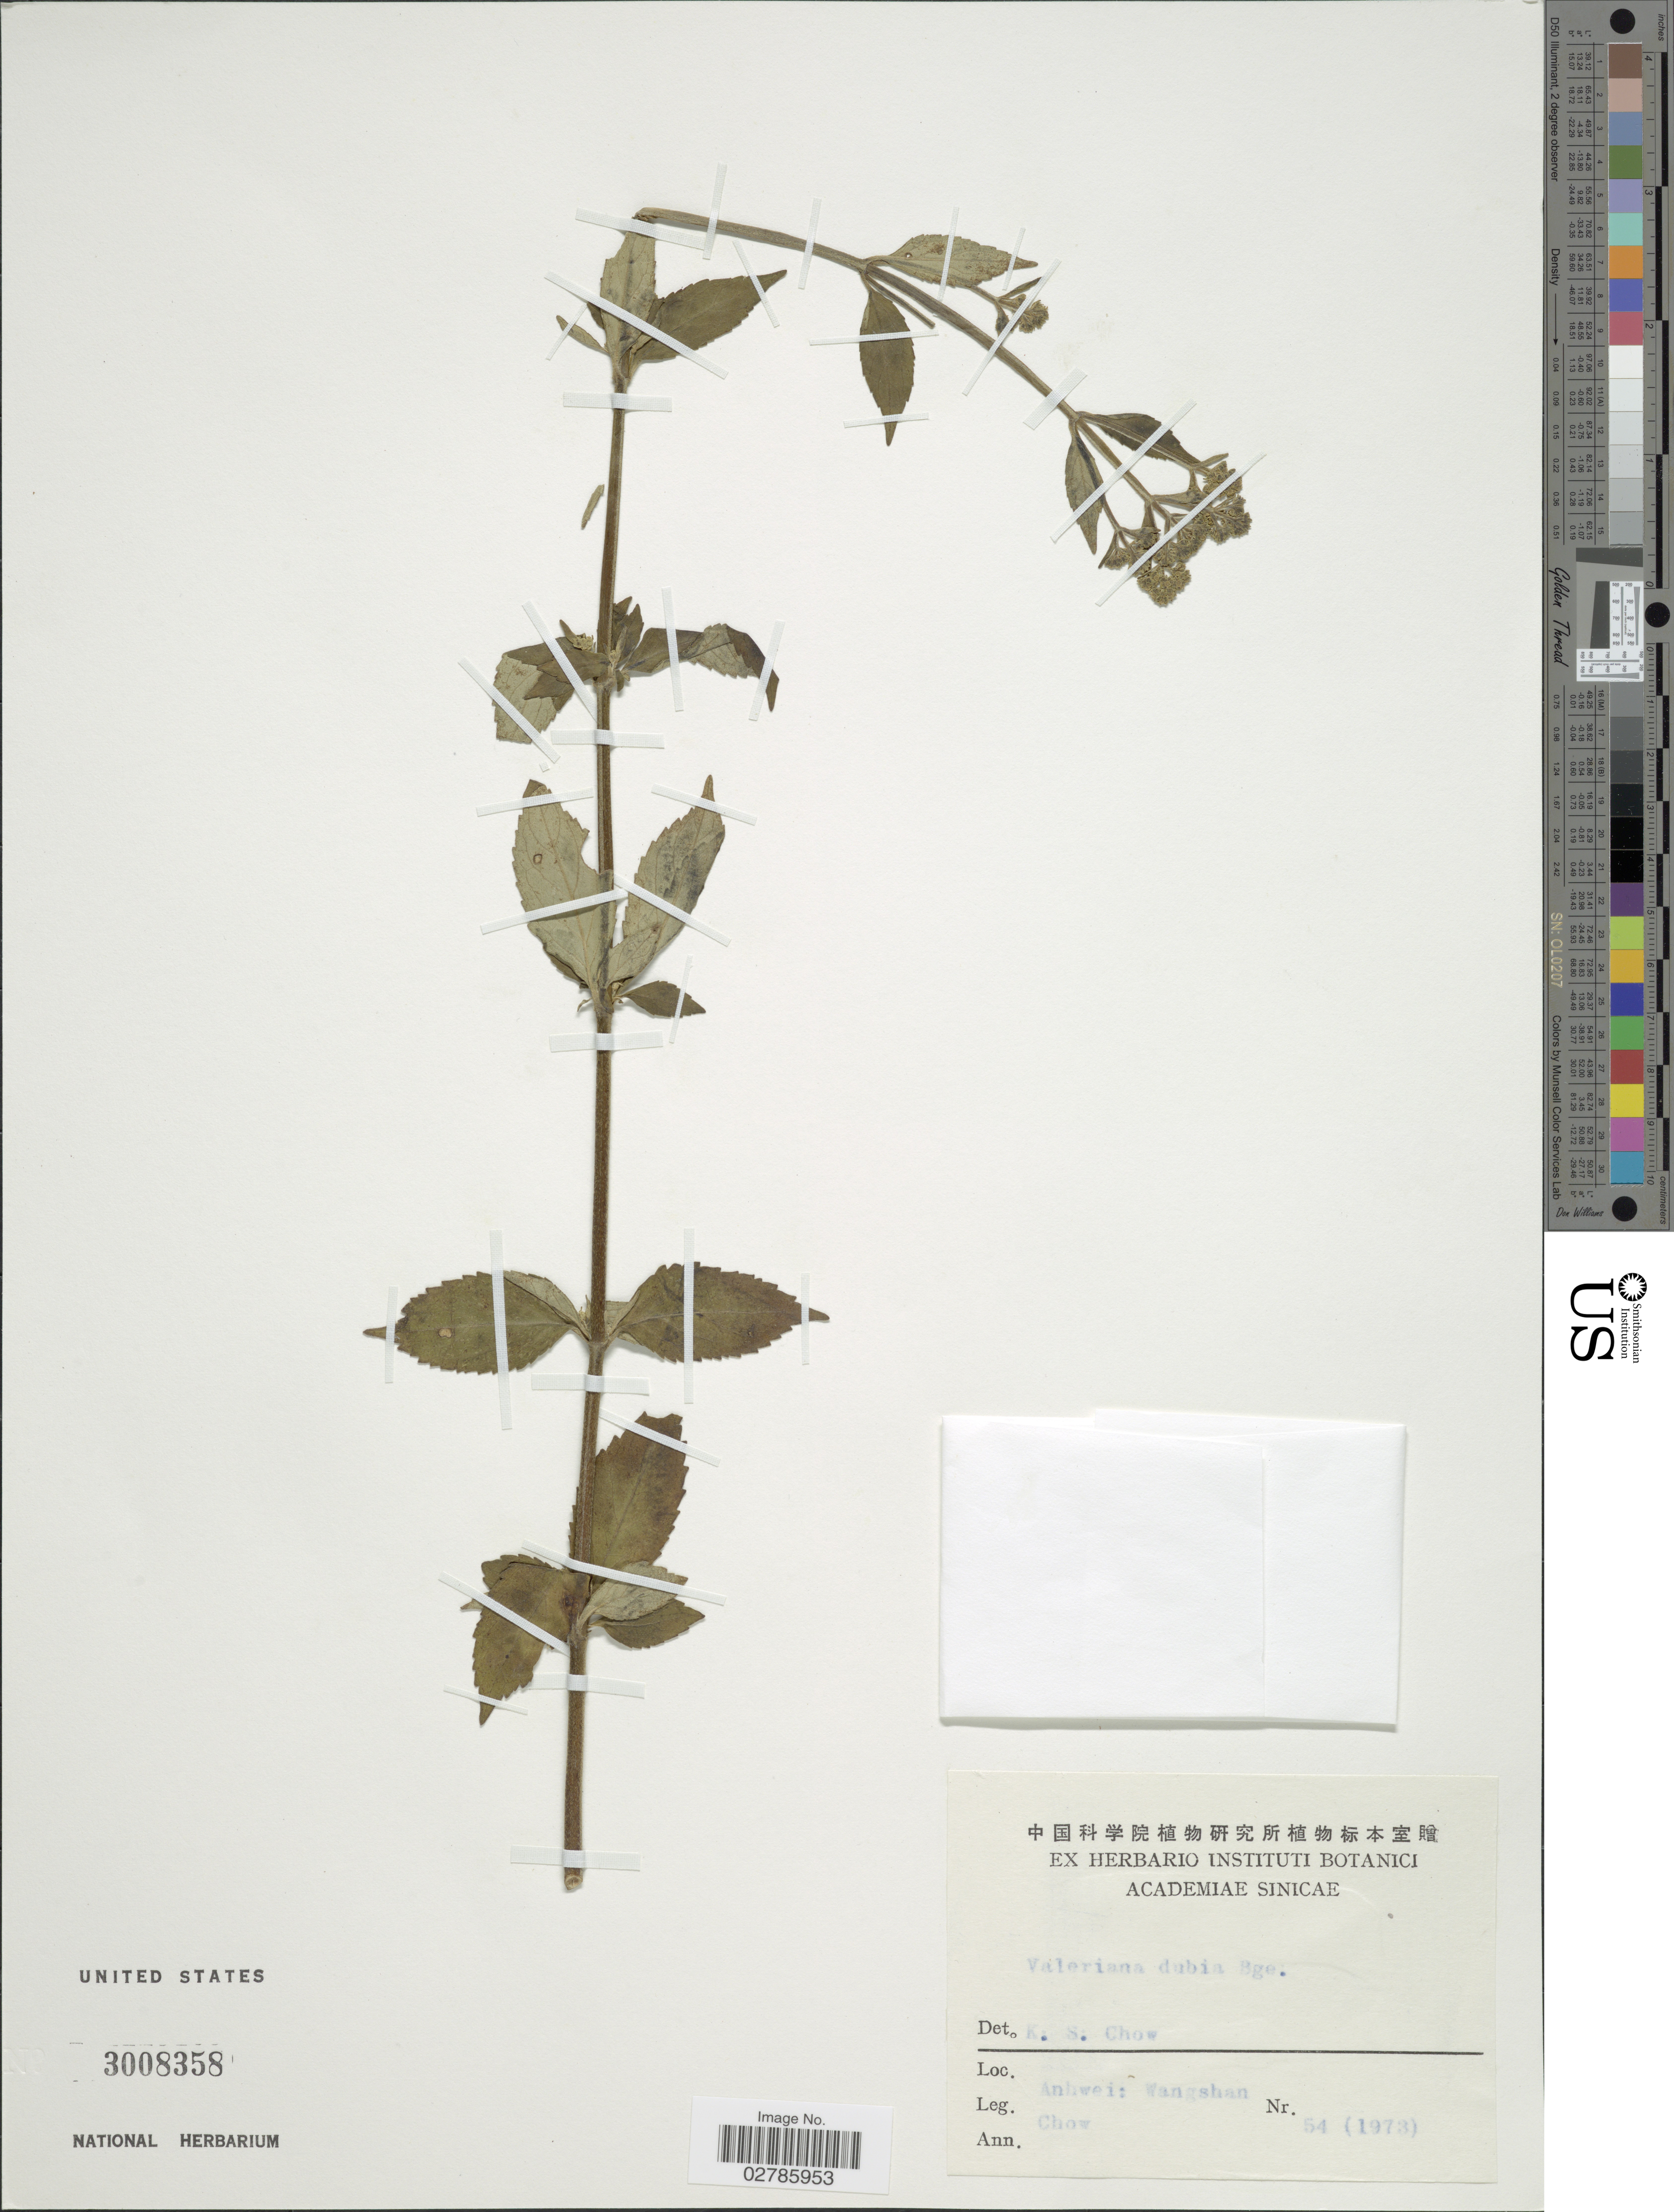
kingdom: Plantae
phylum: Tracheophyta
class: Magnoliopsida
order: Dipsacales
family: Caprifoliaceae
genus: Valeriana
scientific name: Valeriana dubia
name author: Bunge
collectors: Chow, --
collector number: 54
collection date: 1973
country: China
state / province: Anhui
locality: Anhwei: Wangshan.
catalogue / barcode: US 3008358